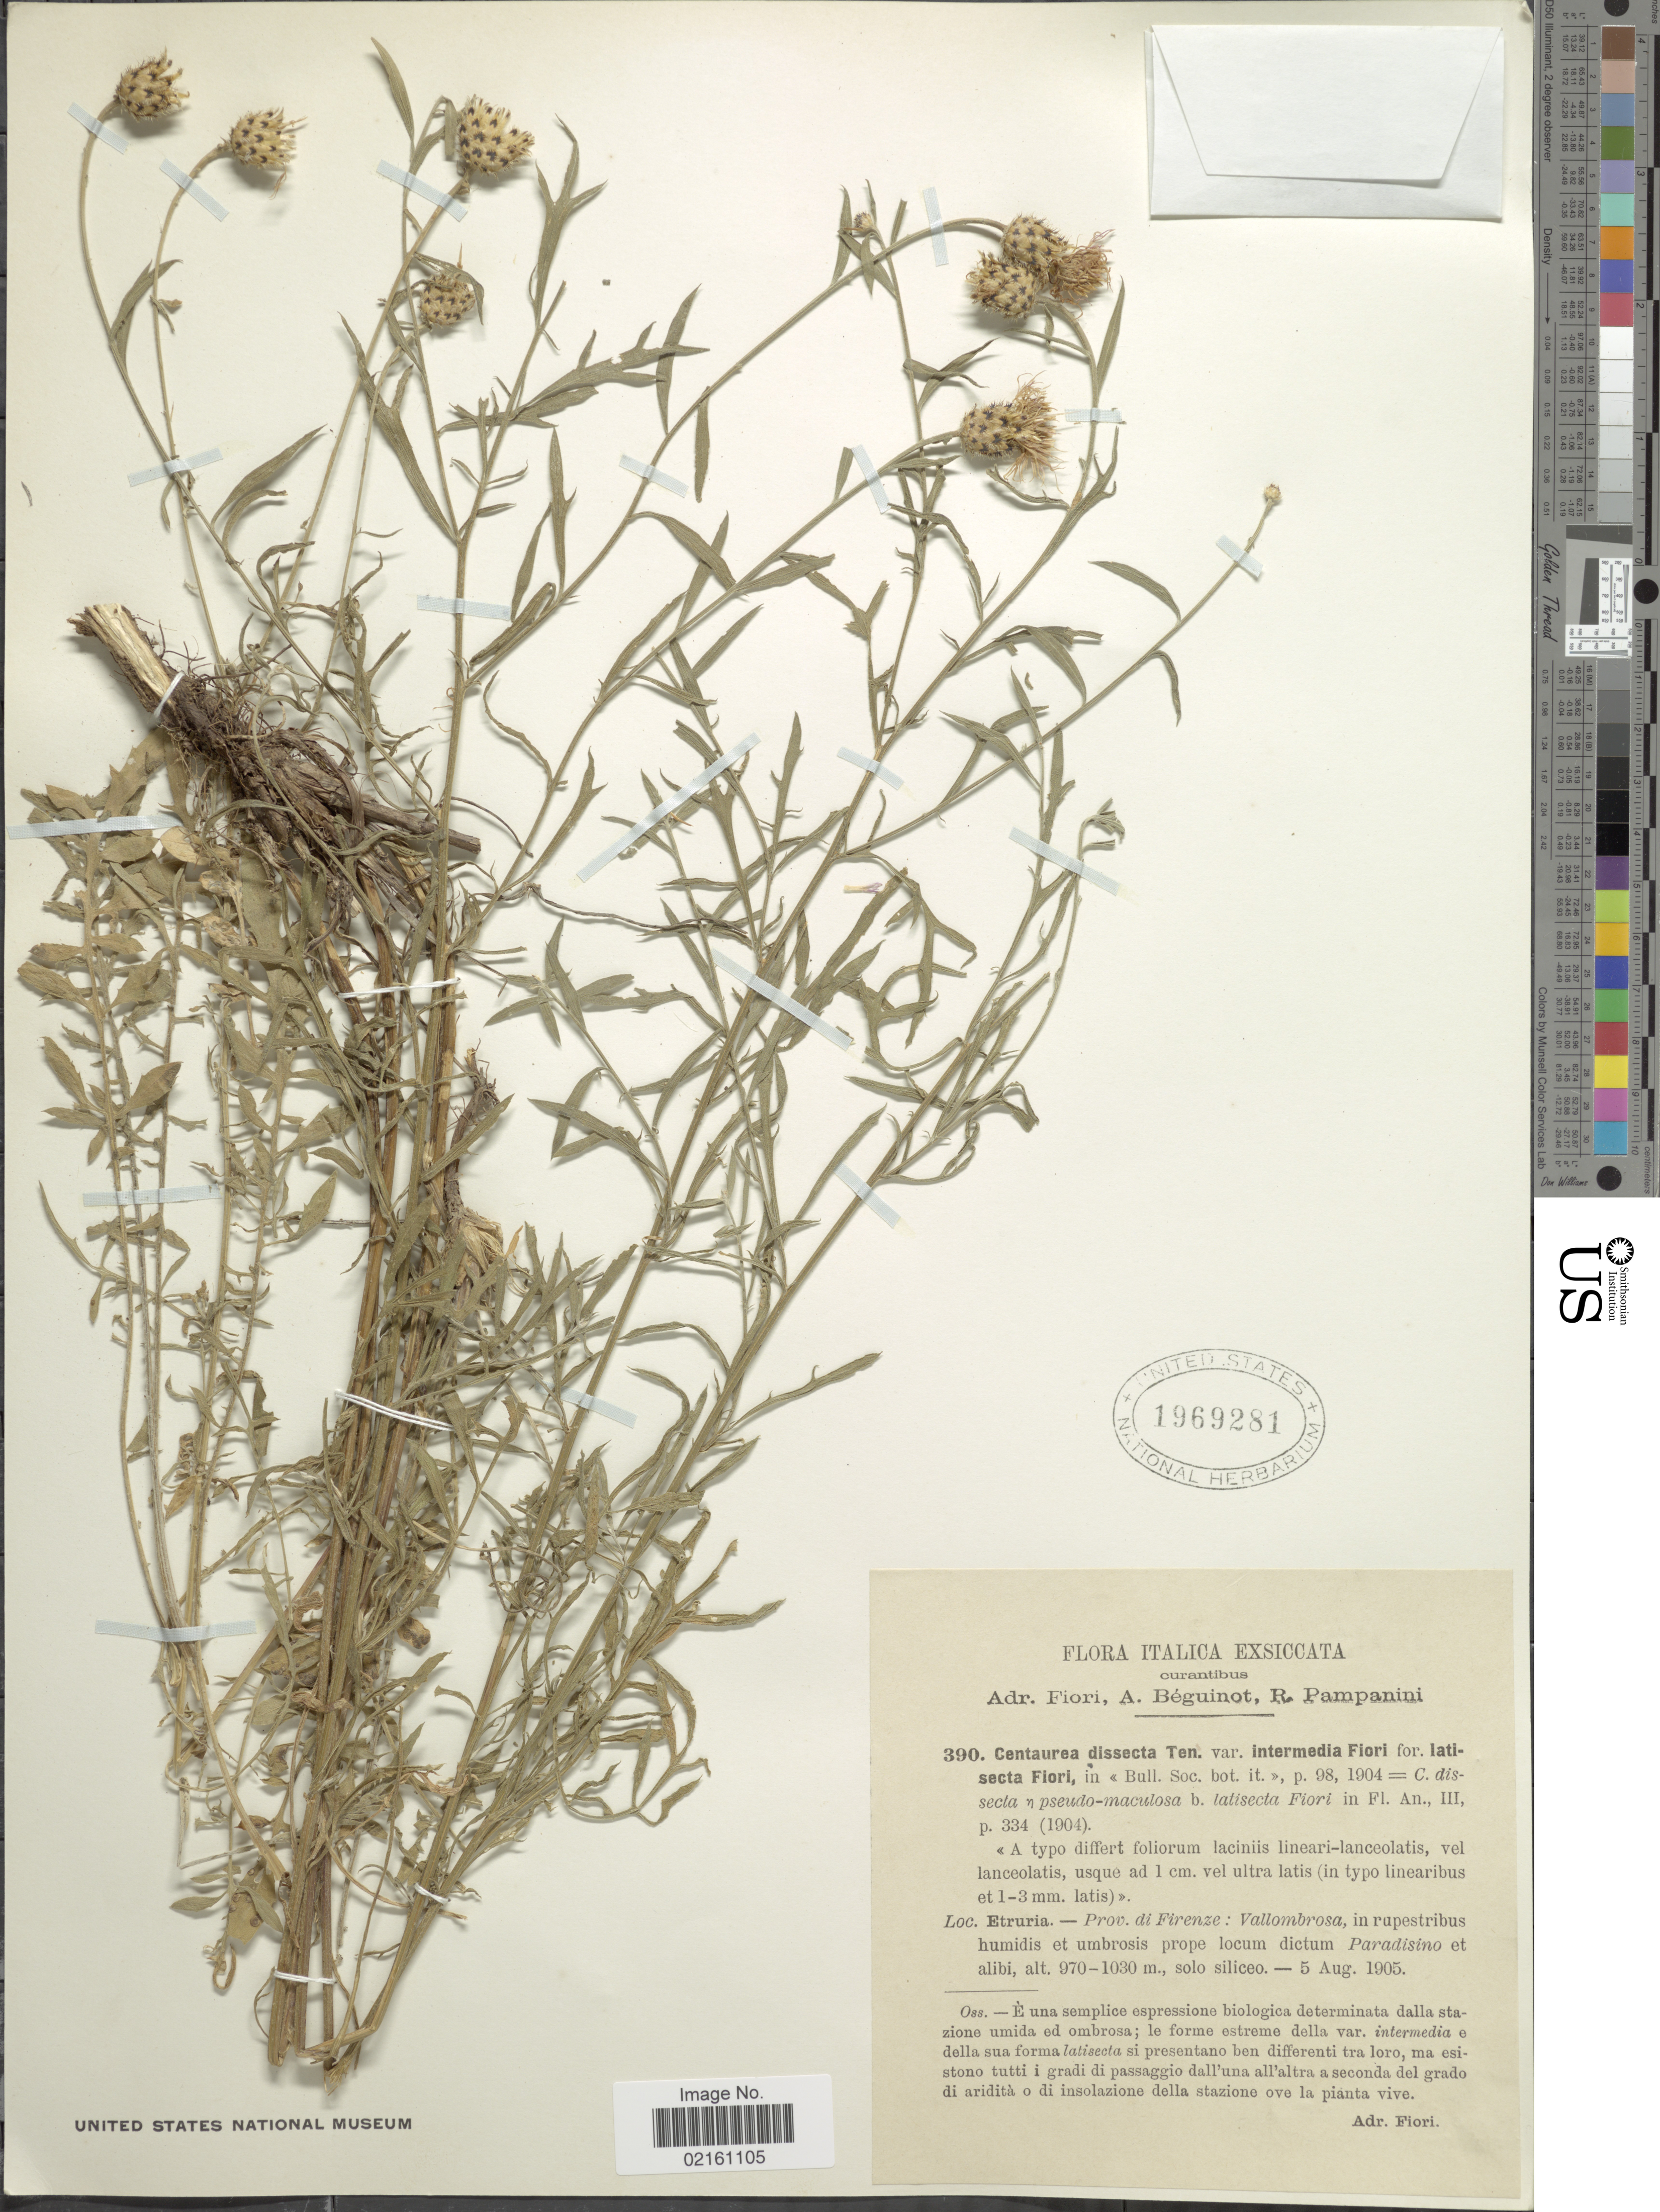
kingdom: Plantae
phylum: Tracheophyta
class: Magnoliopsida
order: Asterales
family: Asteraceae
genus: Centaurea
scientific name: Centaurea tenorei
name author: Guss. ex Lacaita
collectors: A. Fiori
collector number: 390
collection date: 1905-08-05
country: Italy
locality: Etruria, Prov. di Firenze, Vallombrosa, prope locum dictum Paradisino et alibi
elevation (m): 970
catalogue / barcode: US 1969281